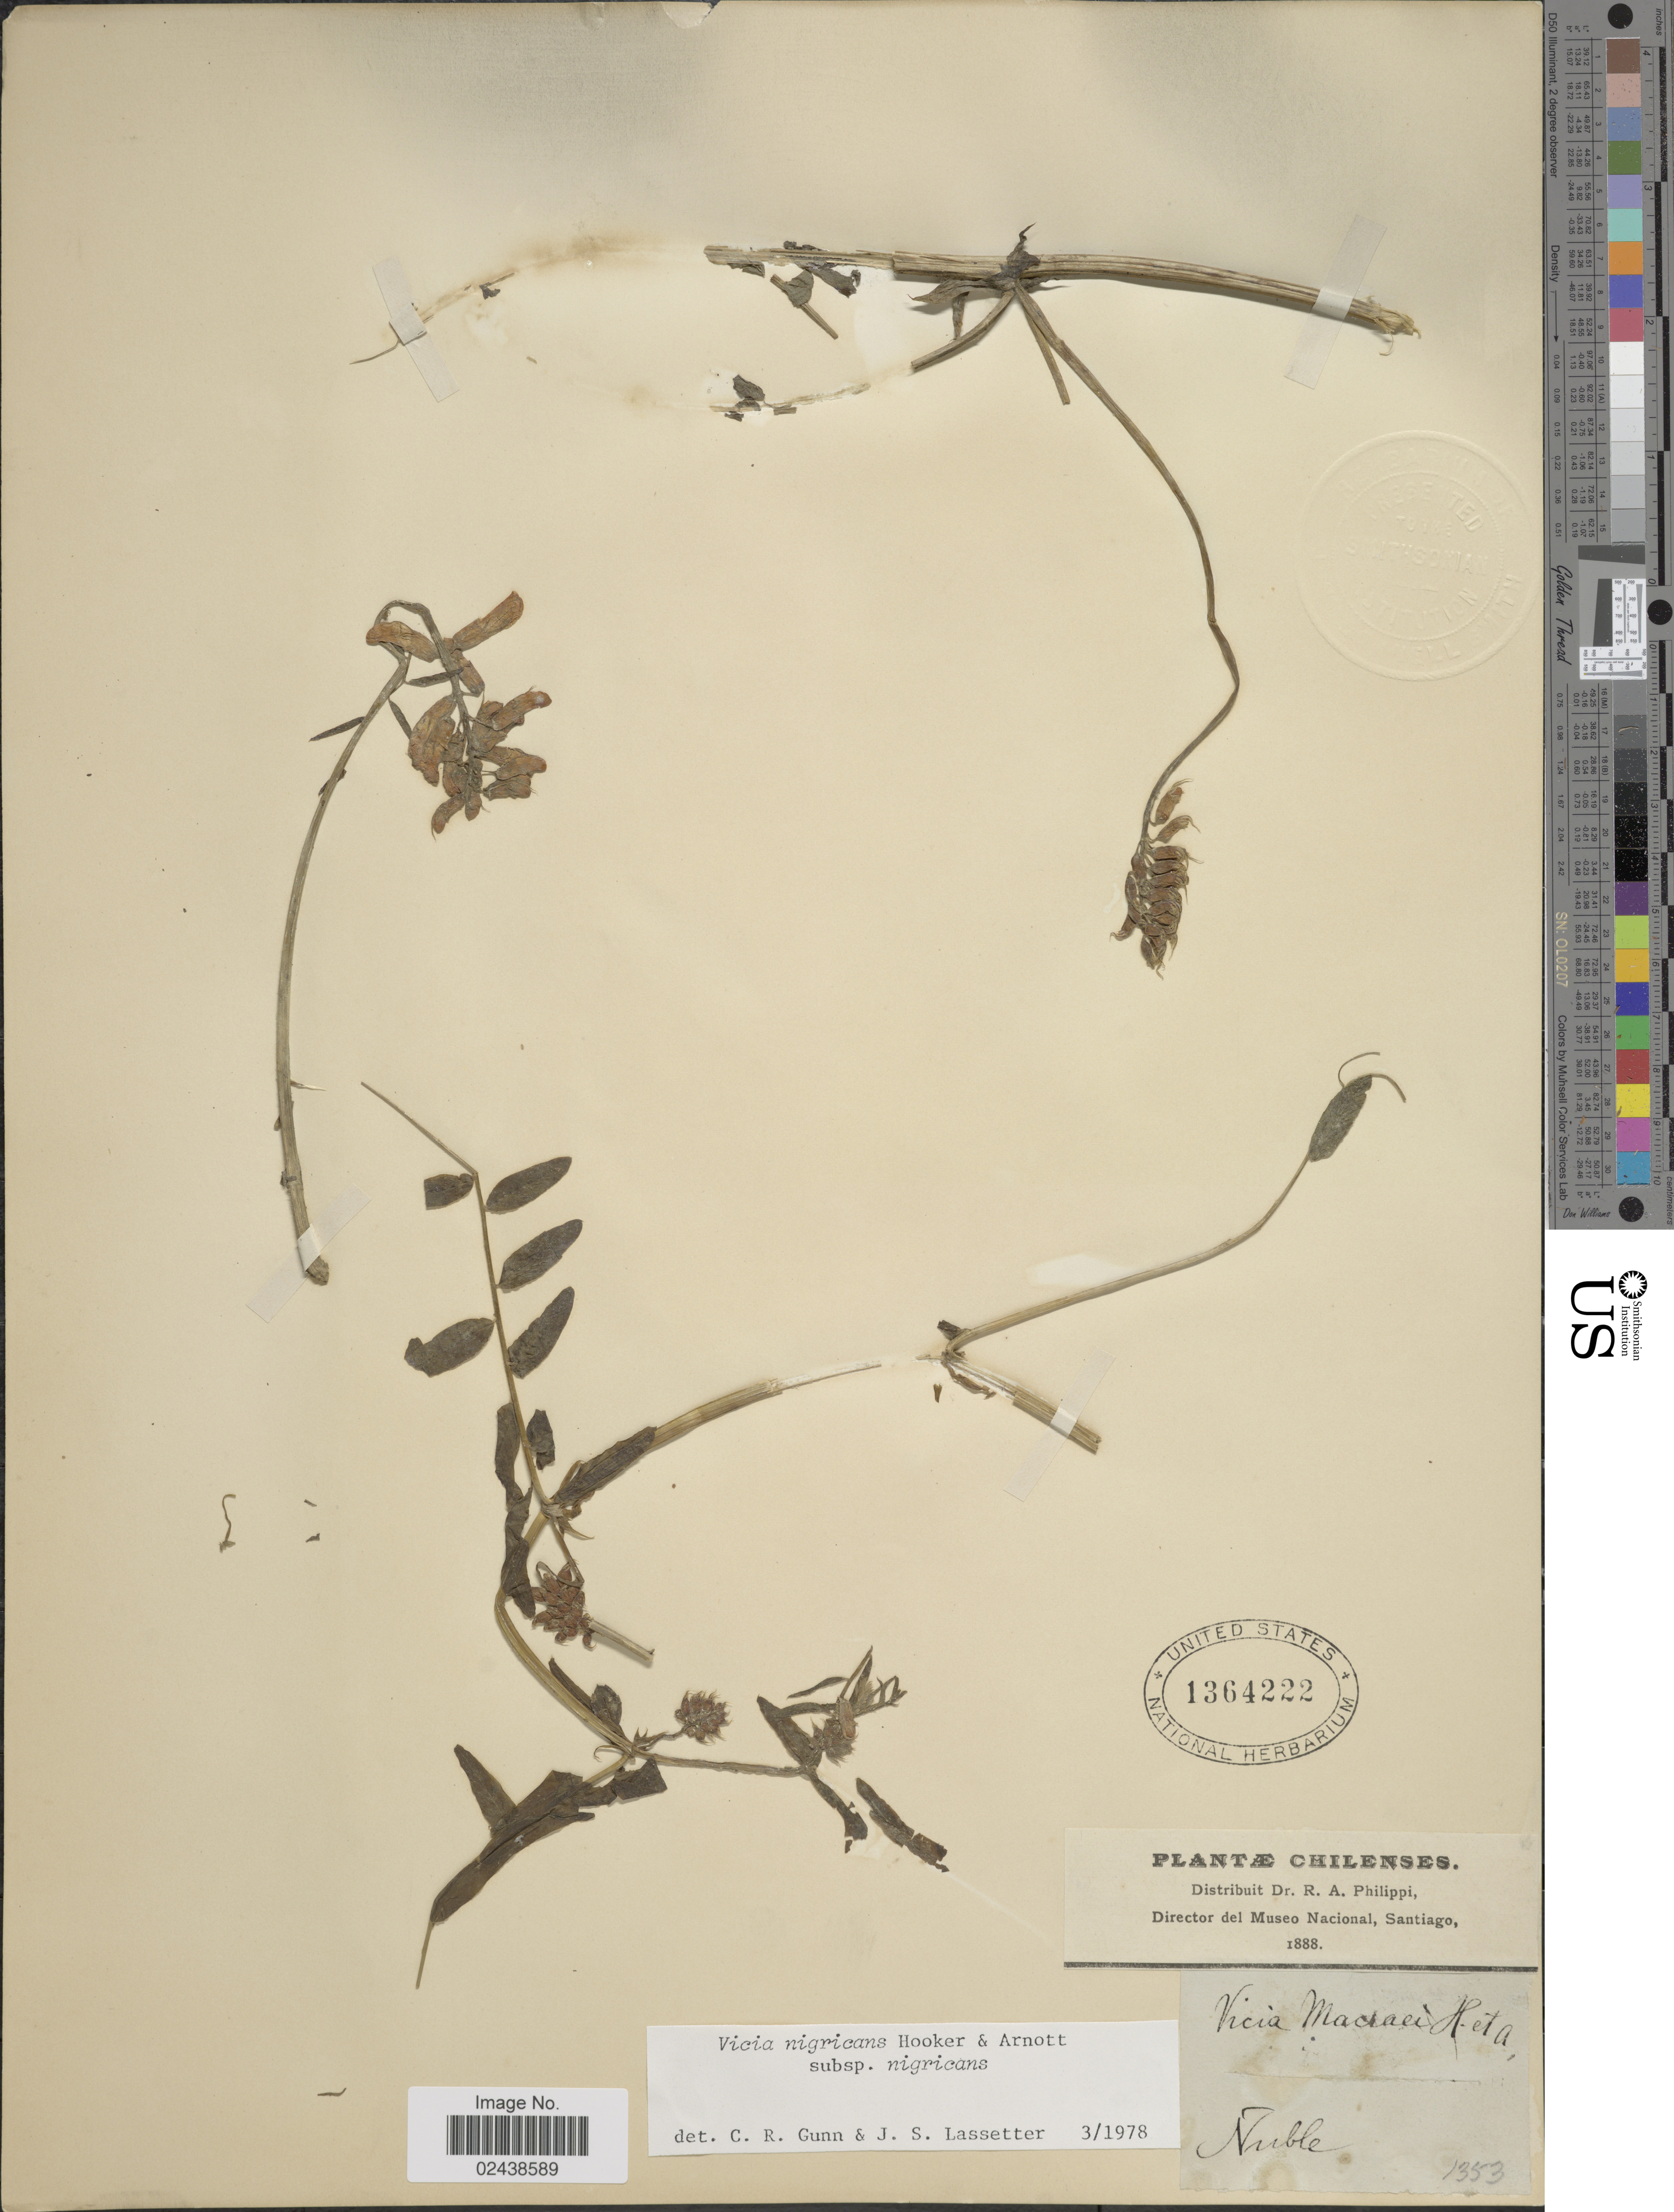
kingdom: Plantae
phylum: Tracheophyta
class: Magnoliopsida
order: Fabales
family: Fabaceae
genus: Vicia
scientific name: Vicia nigricans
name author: Hook. & Arn.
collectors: R. A. Philippi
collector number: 1353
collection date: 1888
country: Chile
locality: Chilenses. Nuble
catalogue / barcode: US 1364222